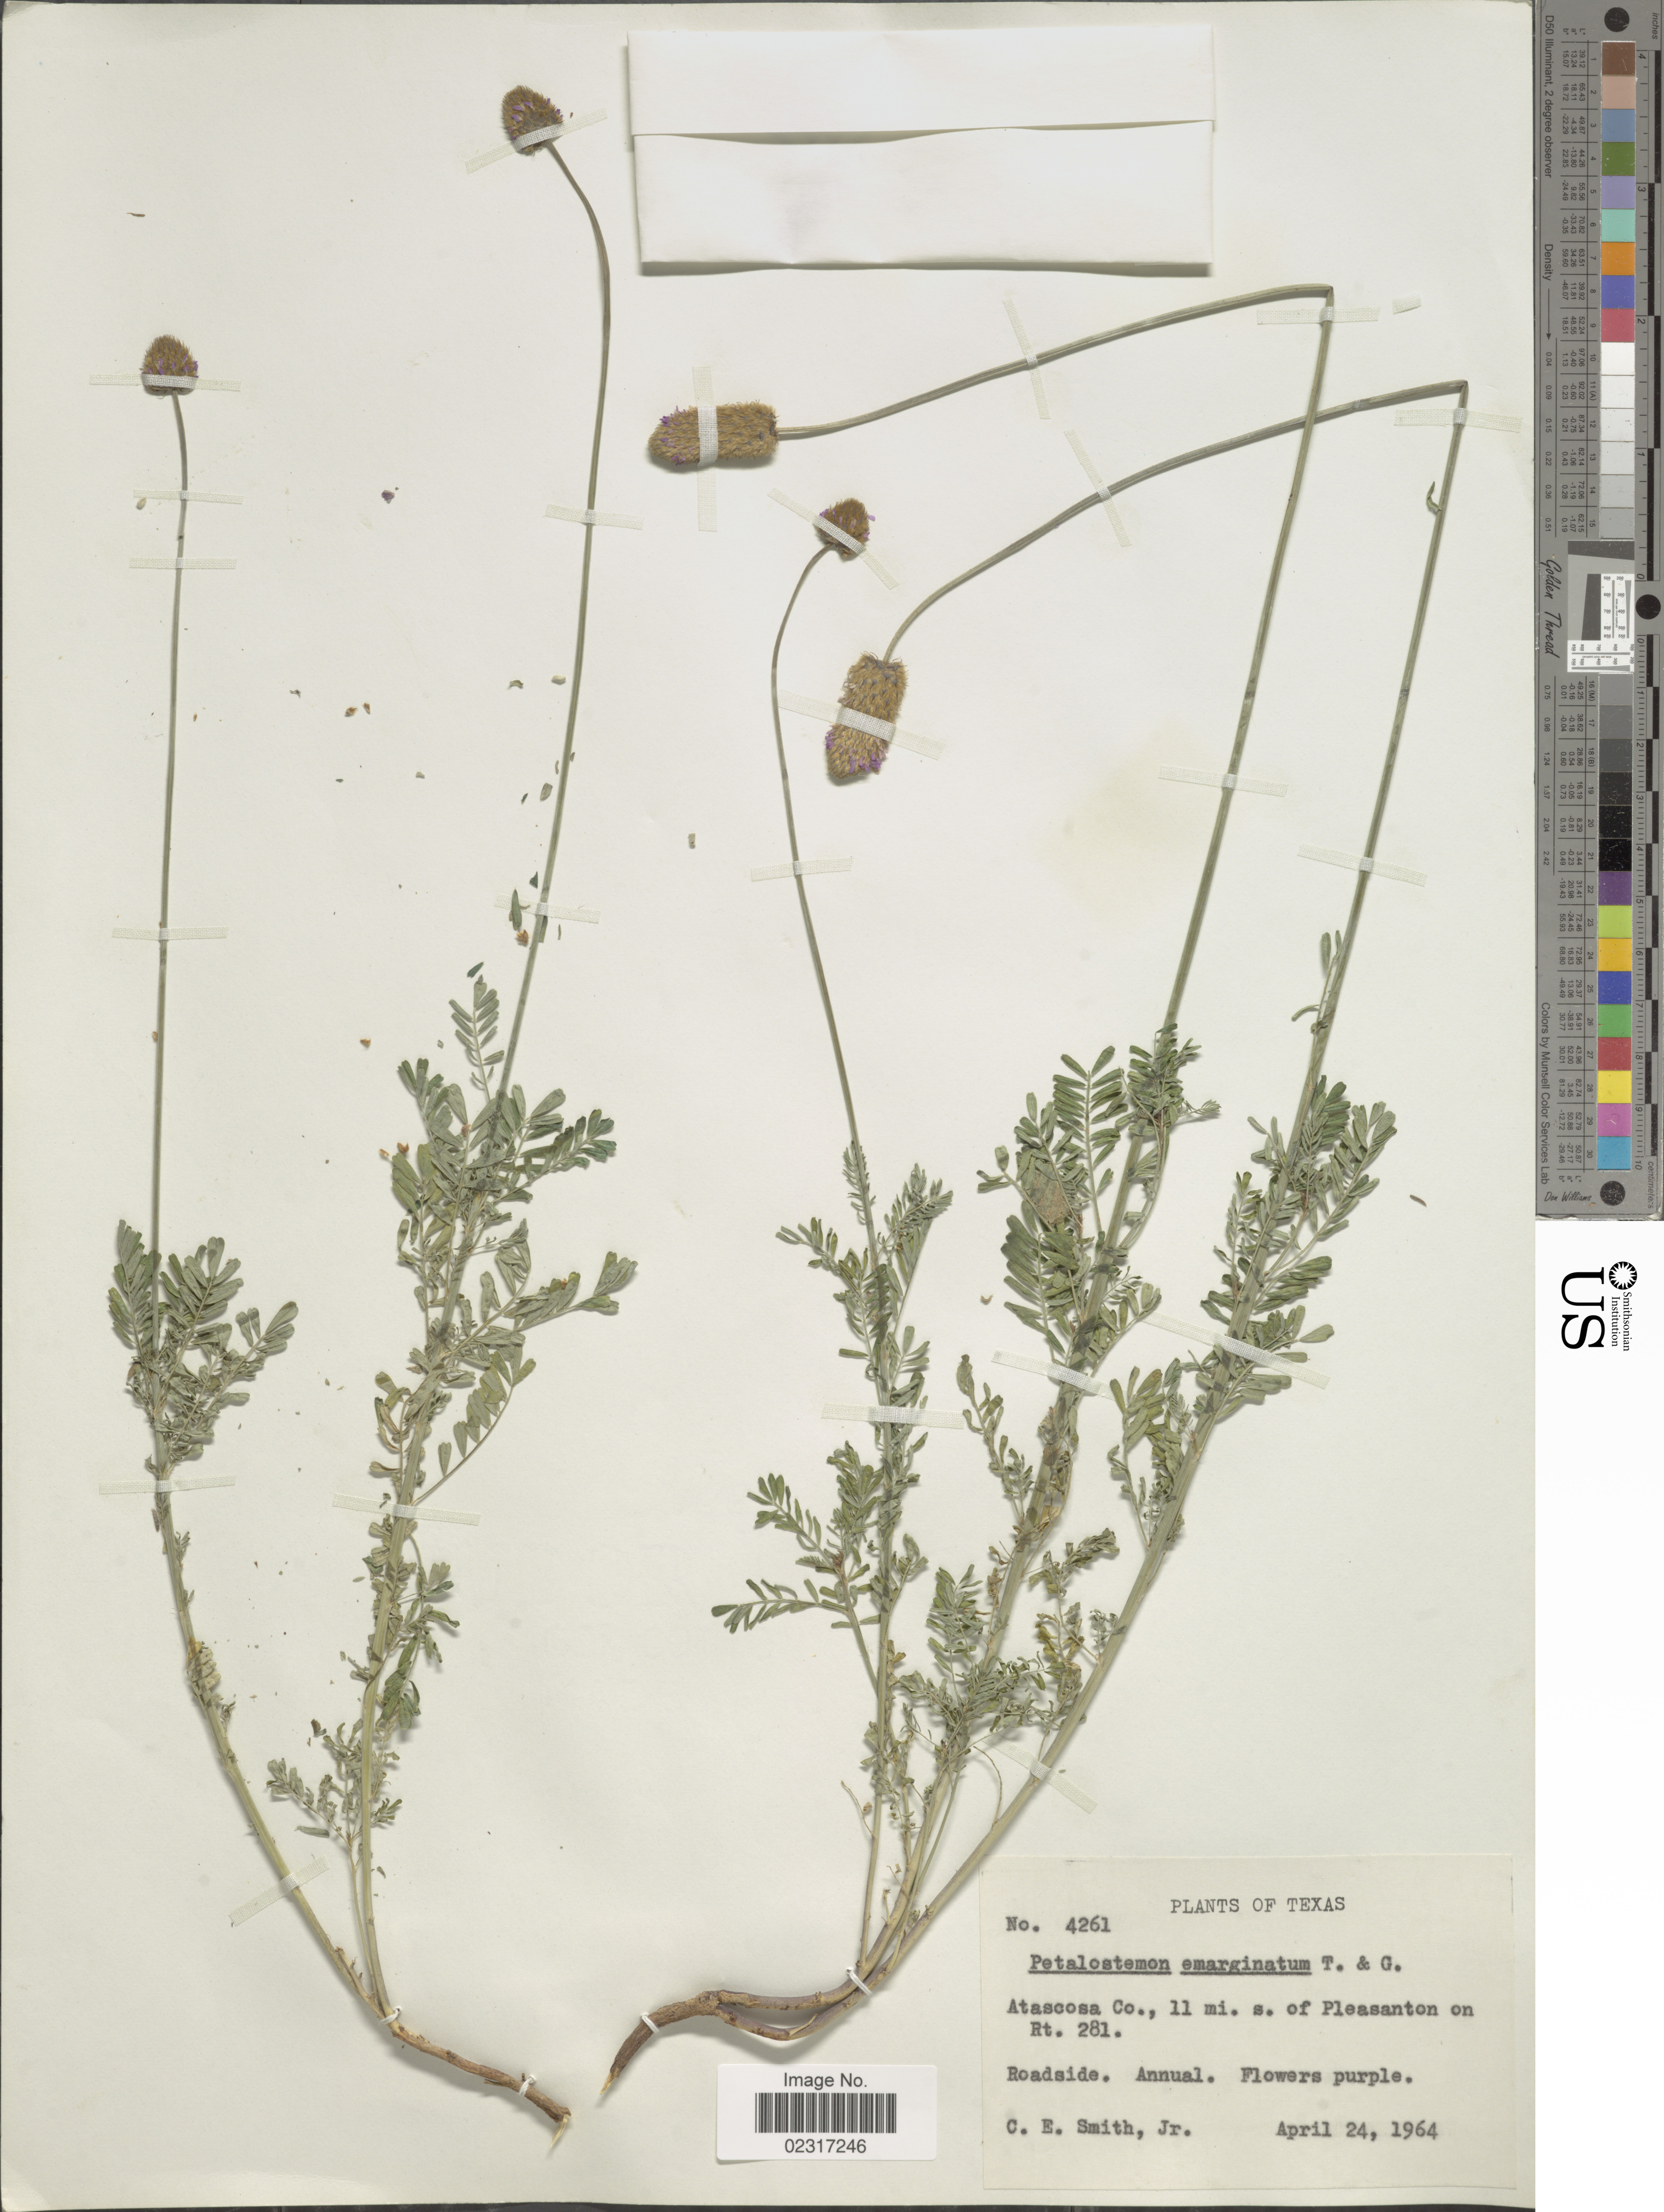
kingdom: Plantae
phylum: Tracheophyta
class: Magnoliopsida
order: Fabales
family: Fabaceae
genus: Dalea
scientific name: Dalea emarginata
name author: (Torr. & A. Gray) Shinners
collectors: C. E. Smith Jr.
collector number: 4261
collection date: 1964-04-24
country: United States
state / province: Texas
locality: Atascosa Co., 11 mi. s. of Pleasanton on Rt. 281